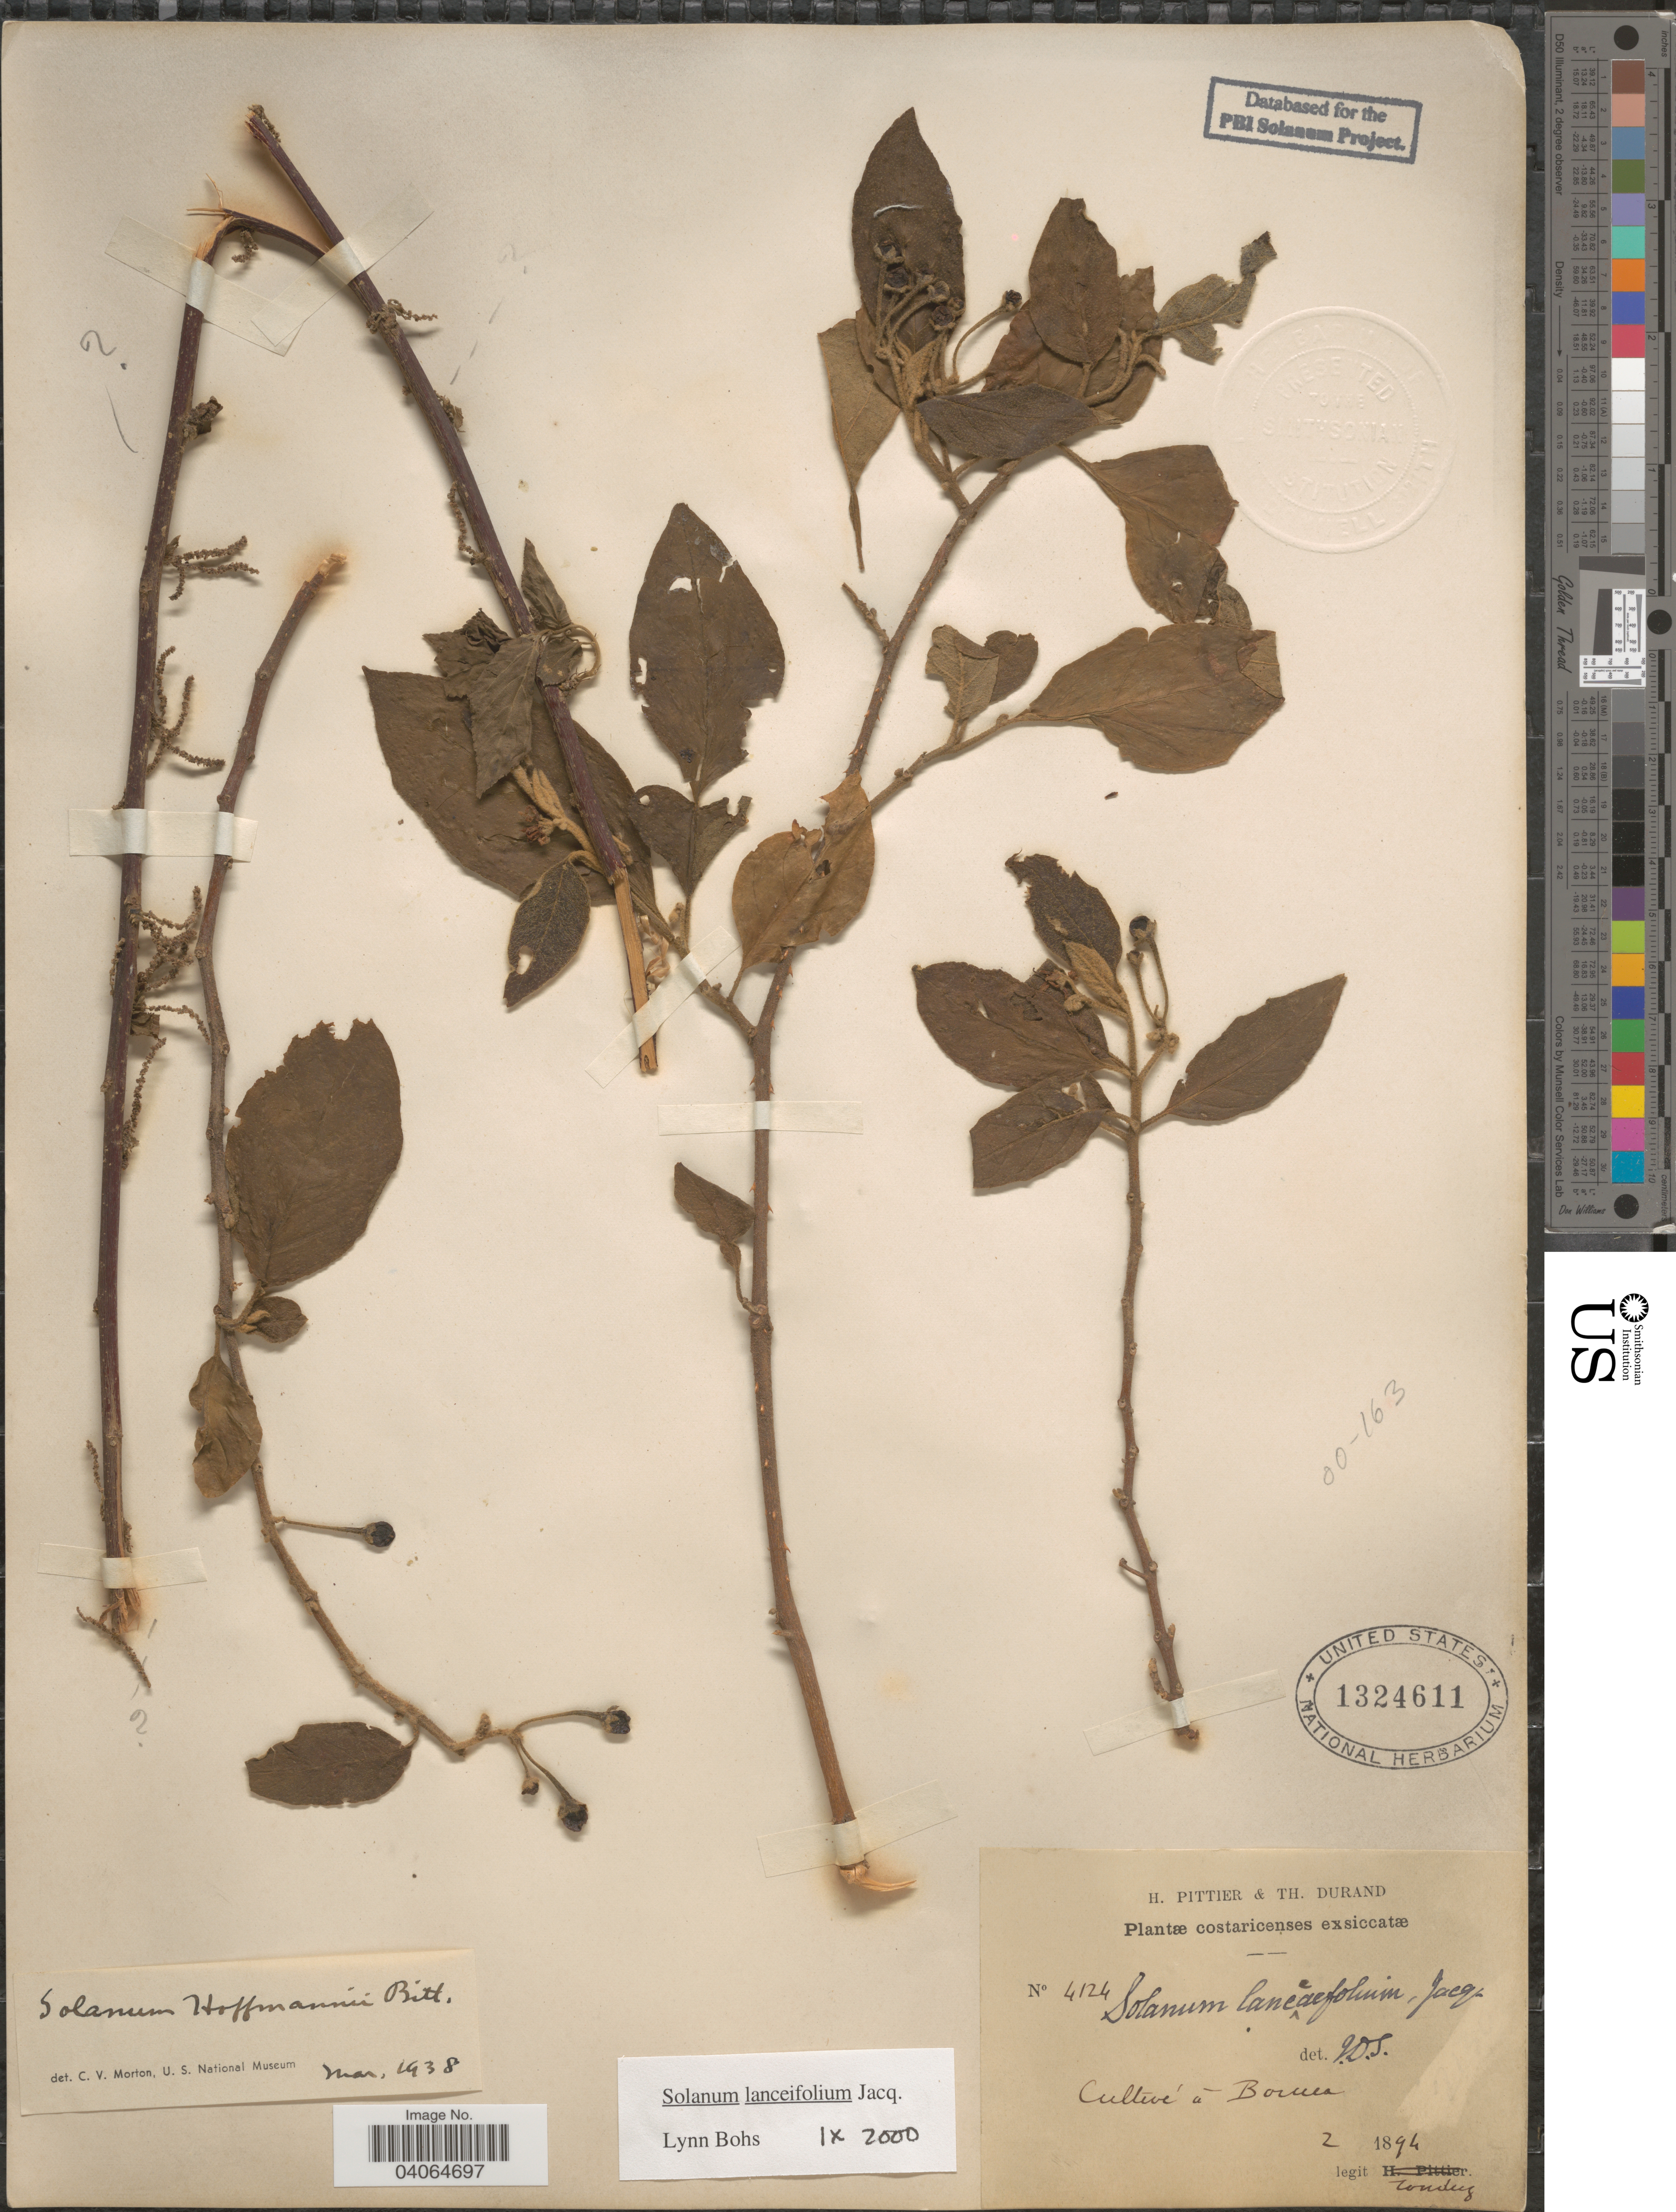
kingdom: Plantae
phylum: Tracheophyta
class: Magnoliopsida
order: Solanales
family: Solanaceae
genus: Solanum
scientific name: Solanum lanceifolium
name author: Jacq.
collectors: Tonduz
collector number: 4124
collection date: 1894-02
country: Costa Rica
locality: Cultivé à Bornea.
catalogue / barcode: US 1324611